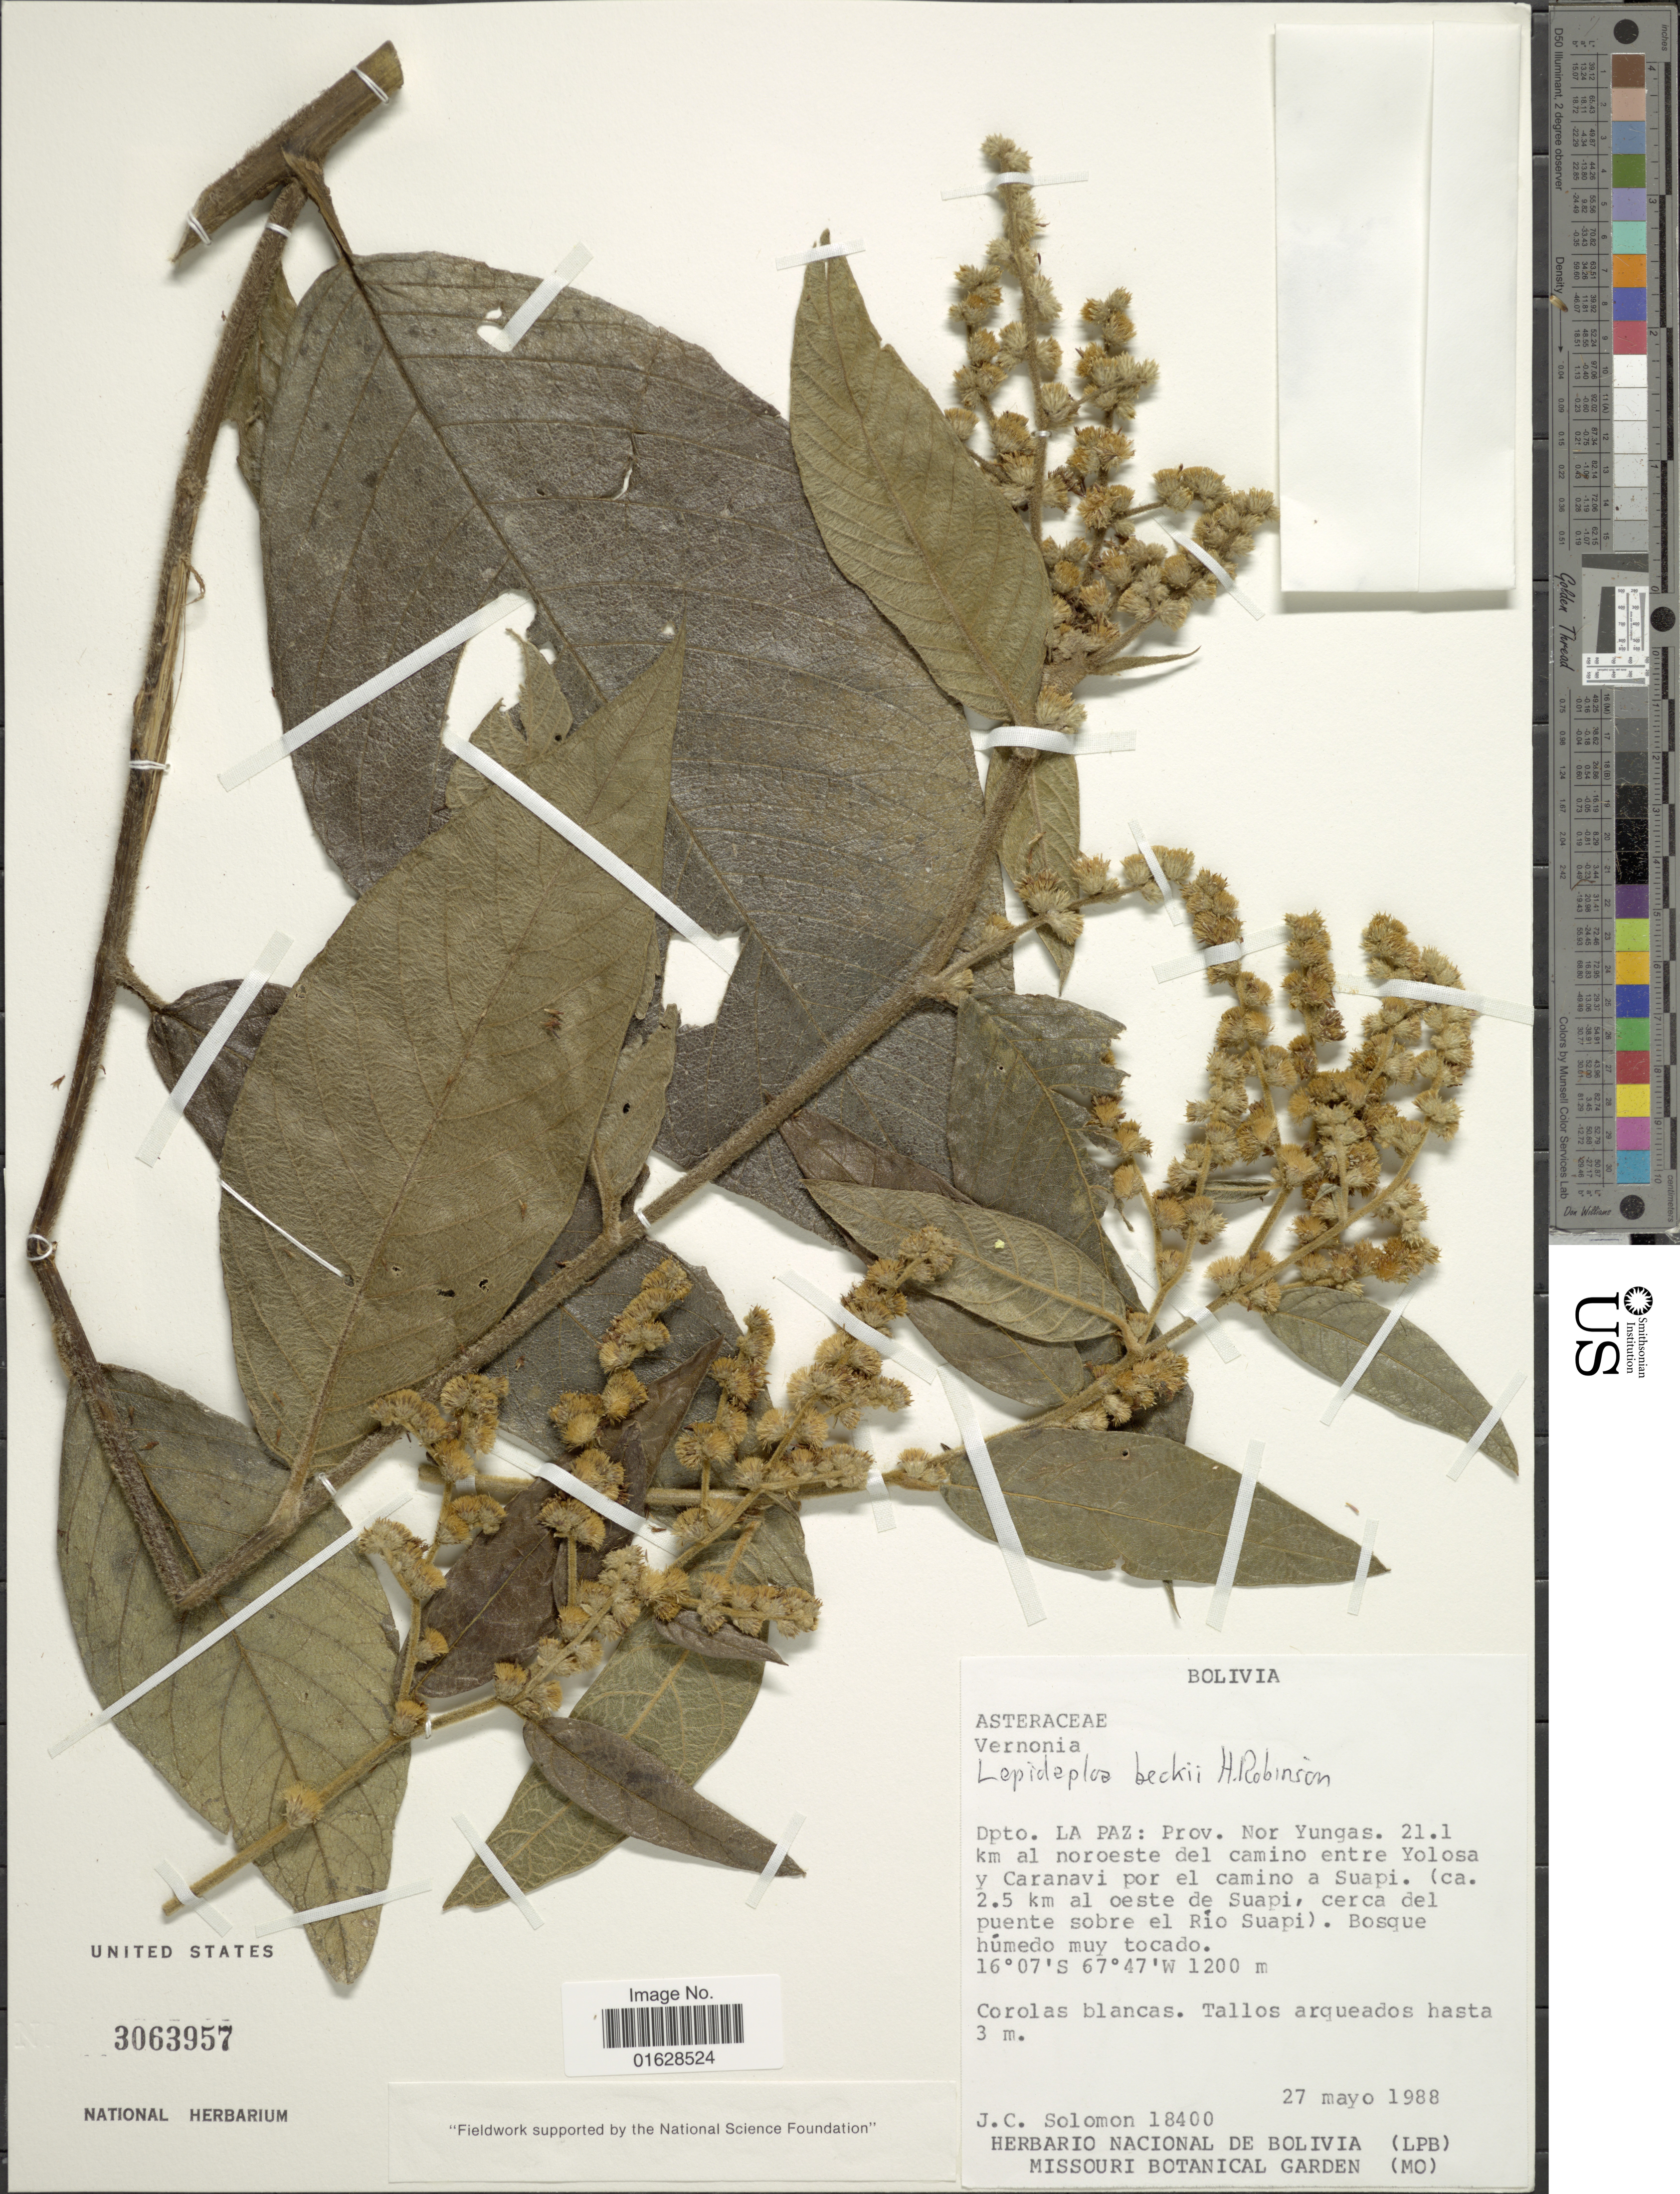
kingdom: Plantae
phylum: Tracheophyta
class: Magnoliopsida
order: Asterales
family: Asteraceae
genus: Lepidaploa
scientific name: Lepidaploa beckii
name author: H. Rob.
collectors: J. C. Solomon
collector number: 18400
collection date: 1988-05-27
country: Bolivia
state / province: La Paz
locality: Bolivia. Dpto. La Paz: Prov. Nor yungas. 21.1 km al noroeste por el camino a Suapi. (ca. 2.5 km al oeste de Suapi, cerca del puente sobre el Rio Suapi)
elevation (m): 1200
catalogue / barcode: US 3063957